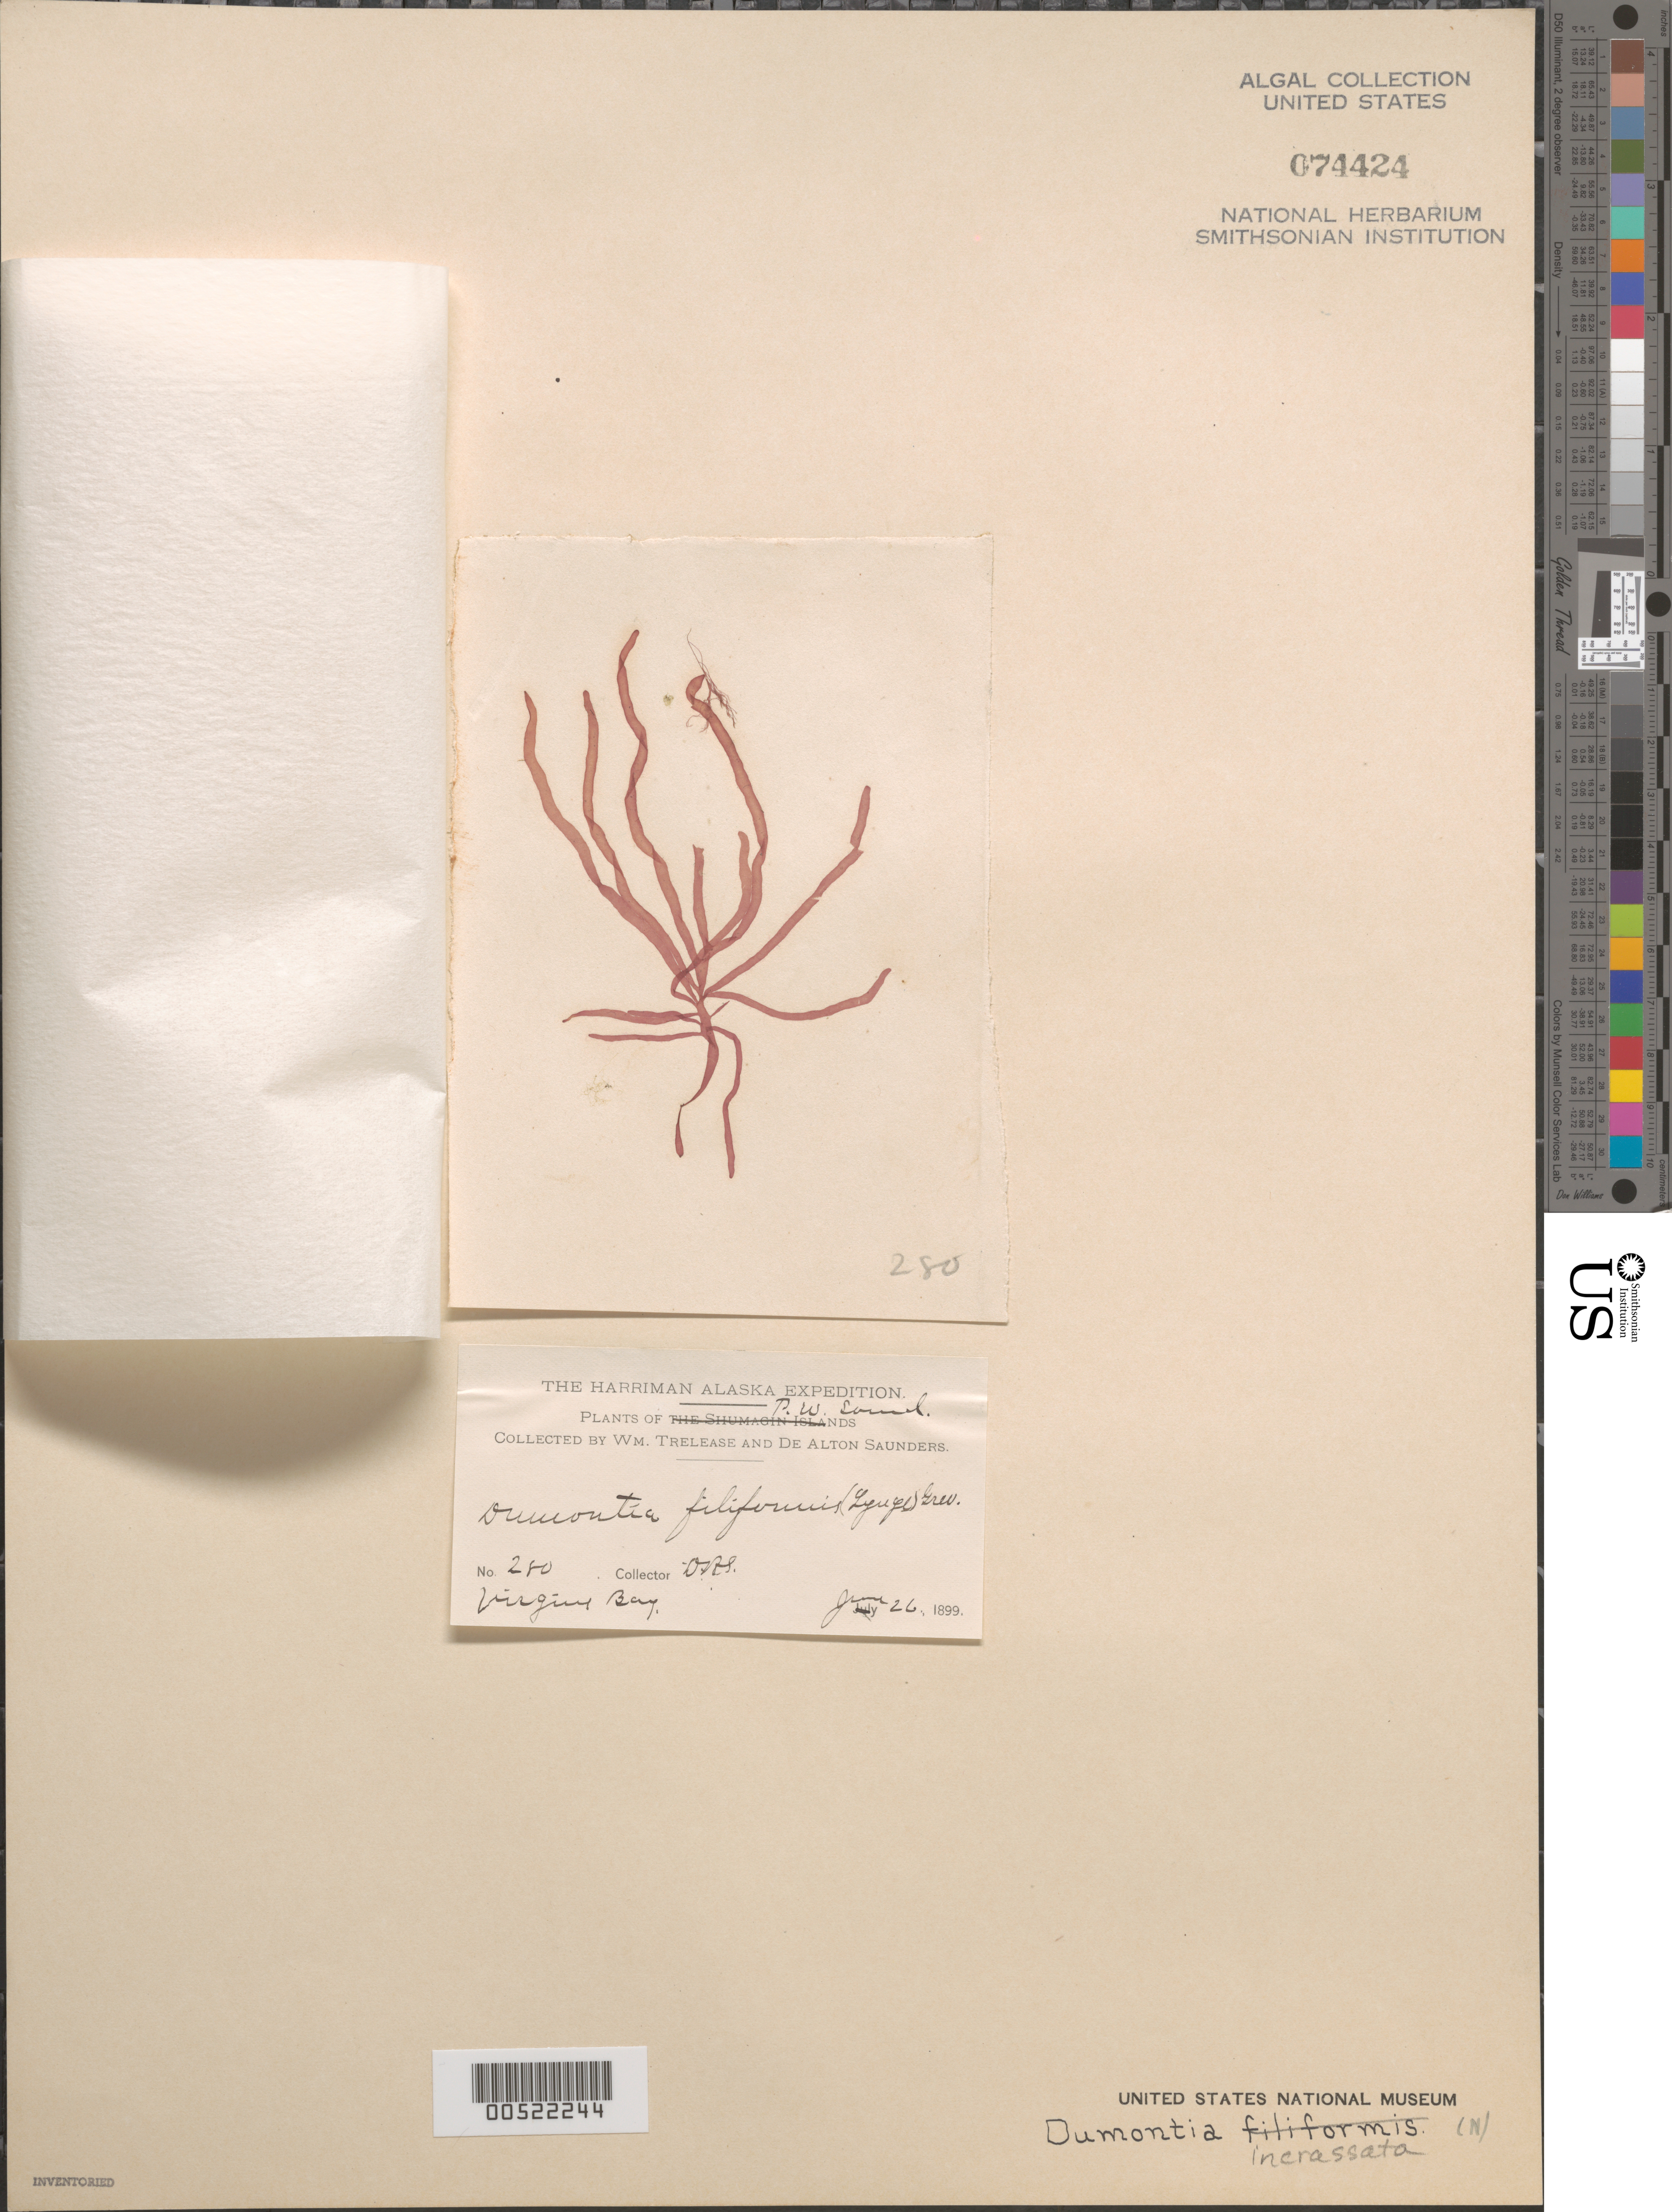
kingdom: Plantae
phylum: Rhodophyta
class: Florideophyceae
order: Gigartinales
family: Dumontiaceae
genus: Dumontia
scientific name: Dumontia contorta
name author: (S.G. Gmel.) Rupr.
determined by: Algae name updating Project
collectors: D. Saunders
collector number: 280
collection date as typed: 26 Jun 1899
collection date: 1899-06-26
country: United States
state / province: Alaska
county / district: Valdez-Cordova Division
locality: Virgin Bay, Prince William Sound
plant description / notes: Harriman Alaska Expedition, 1899, as Dumontia filiformis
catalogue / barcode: US 74424